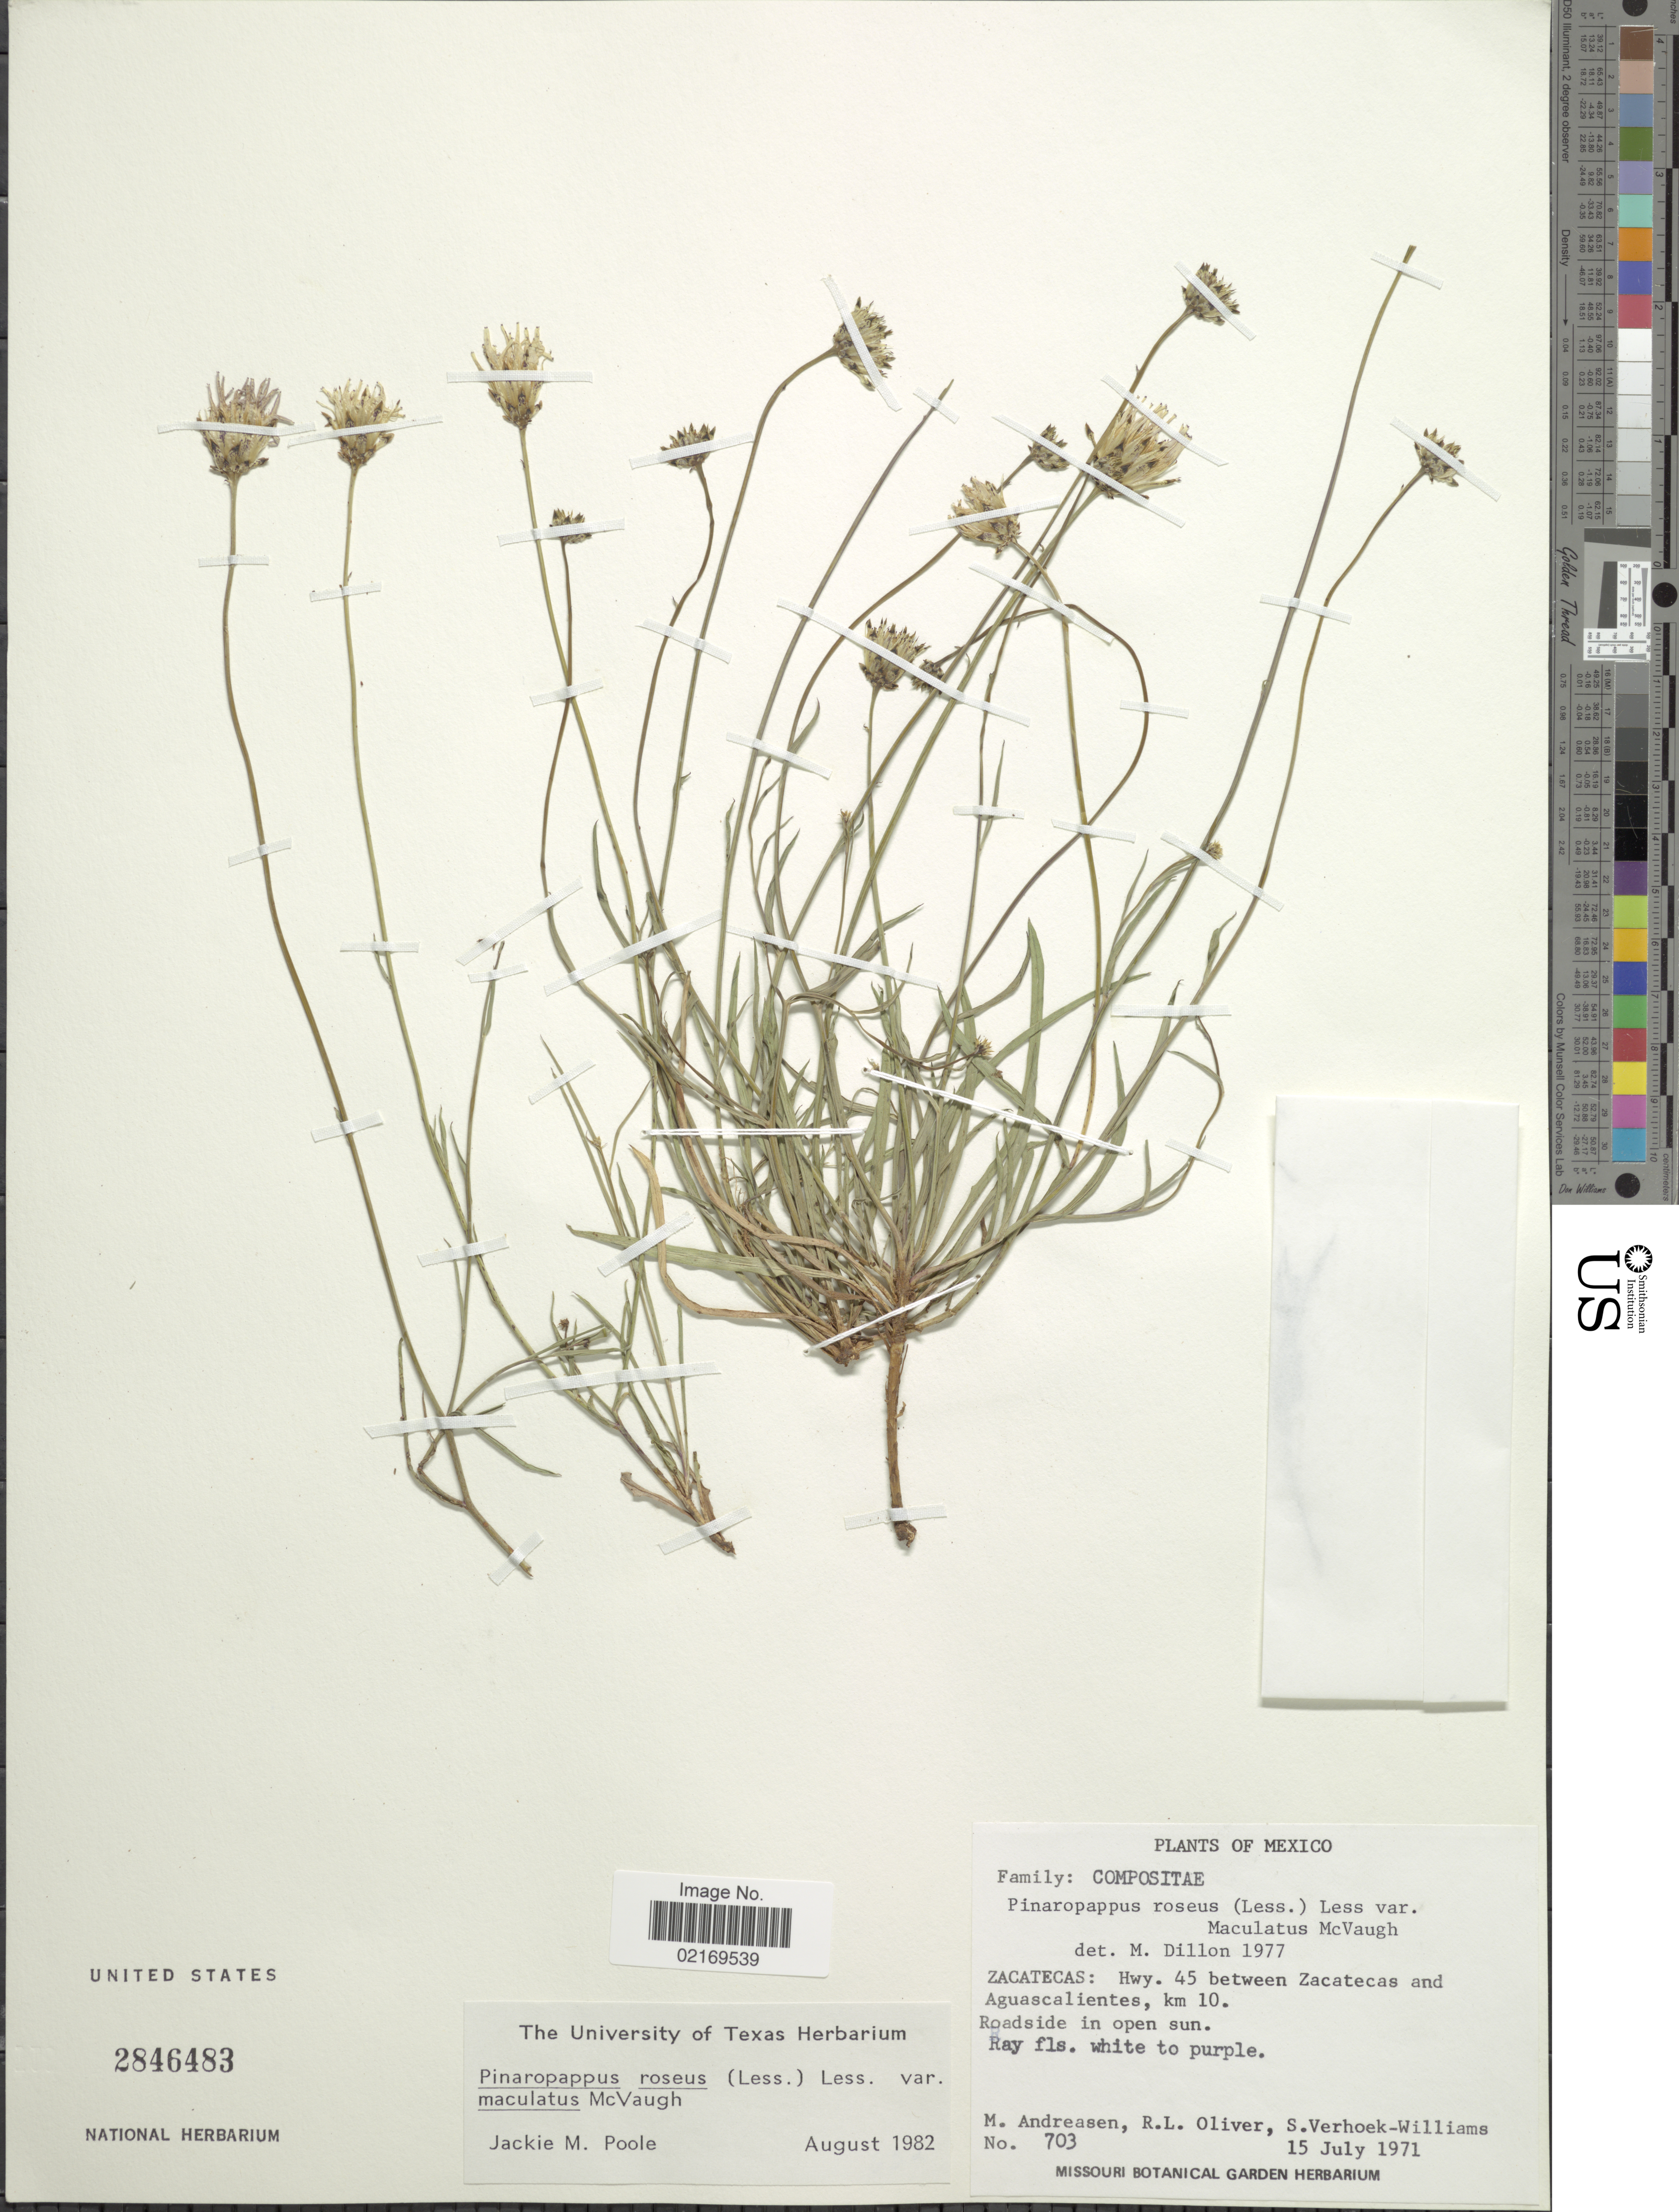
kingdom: Plantae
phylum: Tracheophyta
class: Magnoliopsida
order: Asterales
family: Asteraceae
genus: Pinaropappus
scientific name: Pinaropappus roseus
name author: Less.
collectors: M. Andreasen, R. Oliver & S. E. Verhoek-Williams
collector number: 703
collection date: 1971-07-15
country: Mexico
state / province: Zacatecas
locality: Hwy. 45 between Zacatecas and Aguascalientes, km 10, roadside in open sun.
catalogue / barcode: US 2846483